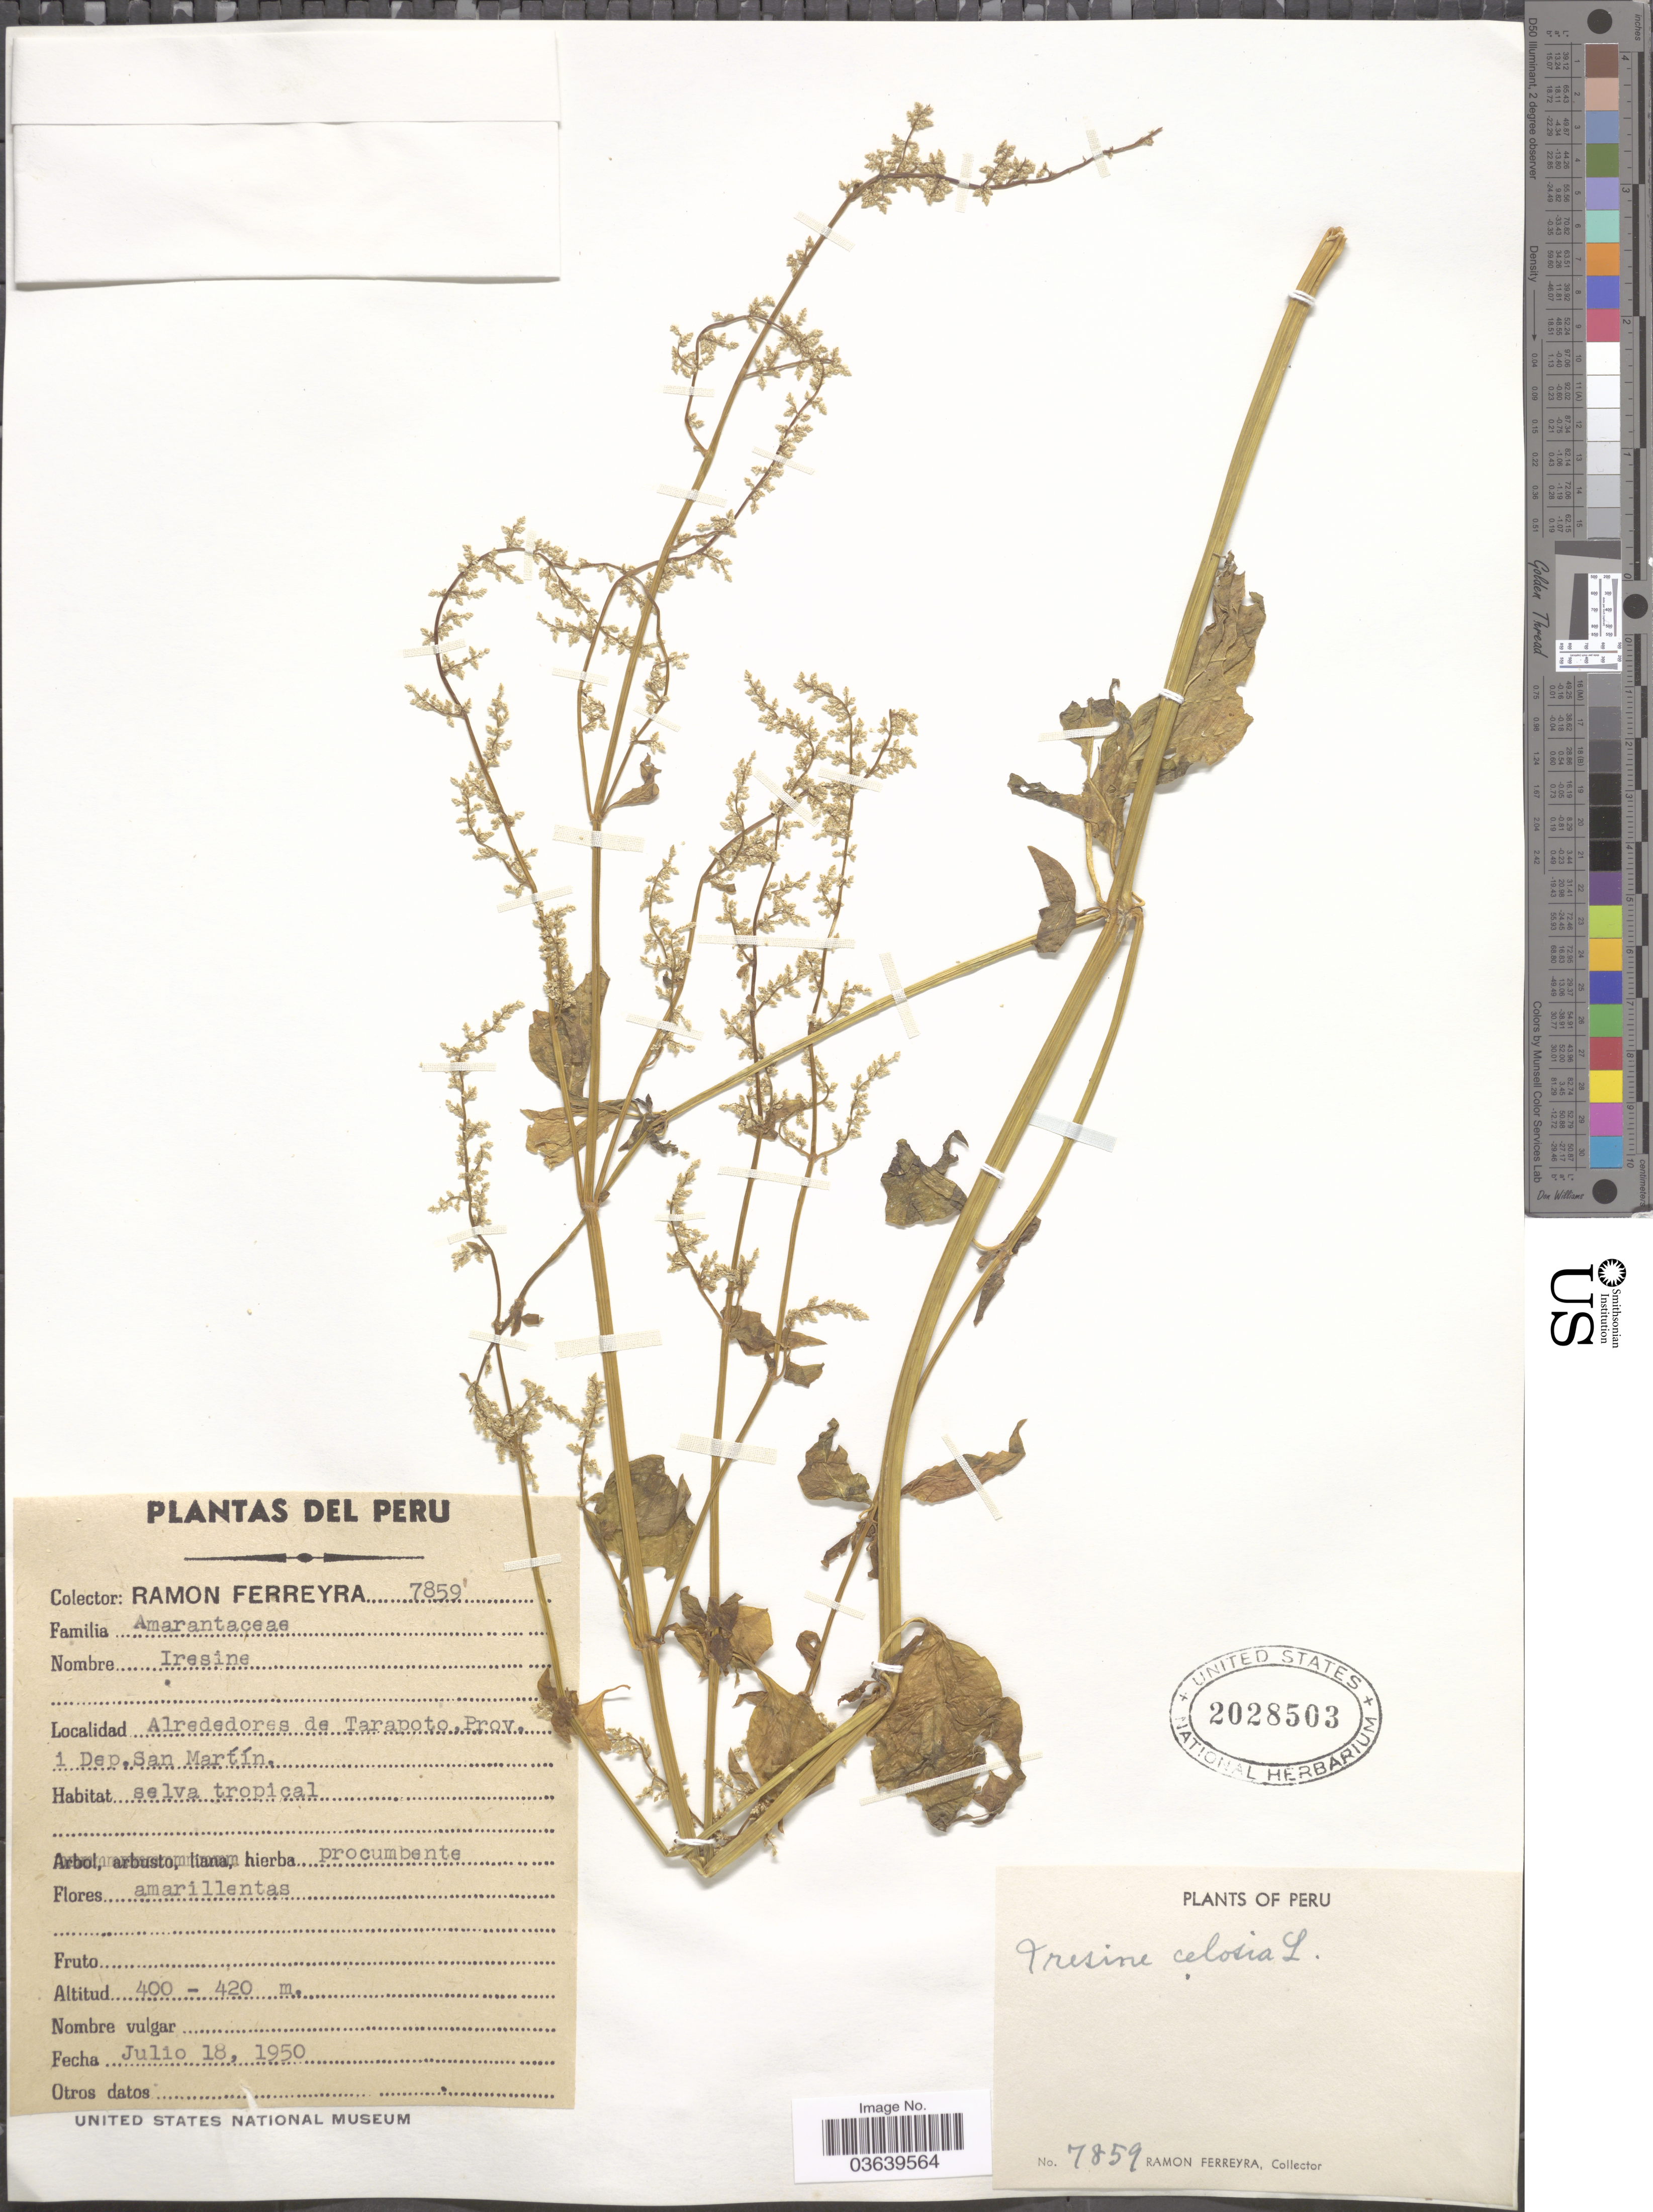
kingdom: Plantae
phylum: Tracheophyta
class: Magnoliopsida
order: Caryophyllales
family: Amaranthaceae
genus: Iresine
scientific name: Iresine celosia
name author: L.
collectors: R. A. Ferreyra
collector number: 7859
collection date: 1950-07-18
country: Peru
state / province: San Martín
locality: Alrededores de Tarapoto. Prov. i Dep. San Martín.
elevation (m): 400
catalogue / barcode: US 2028503